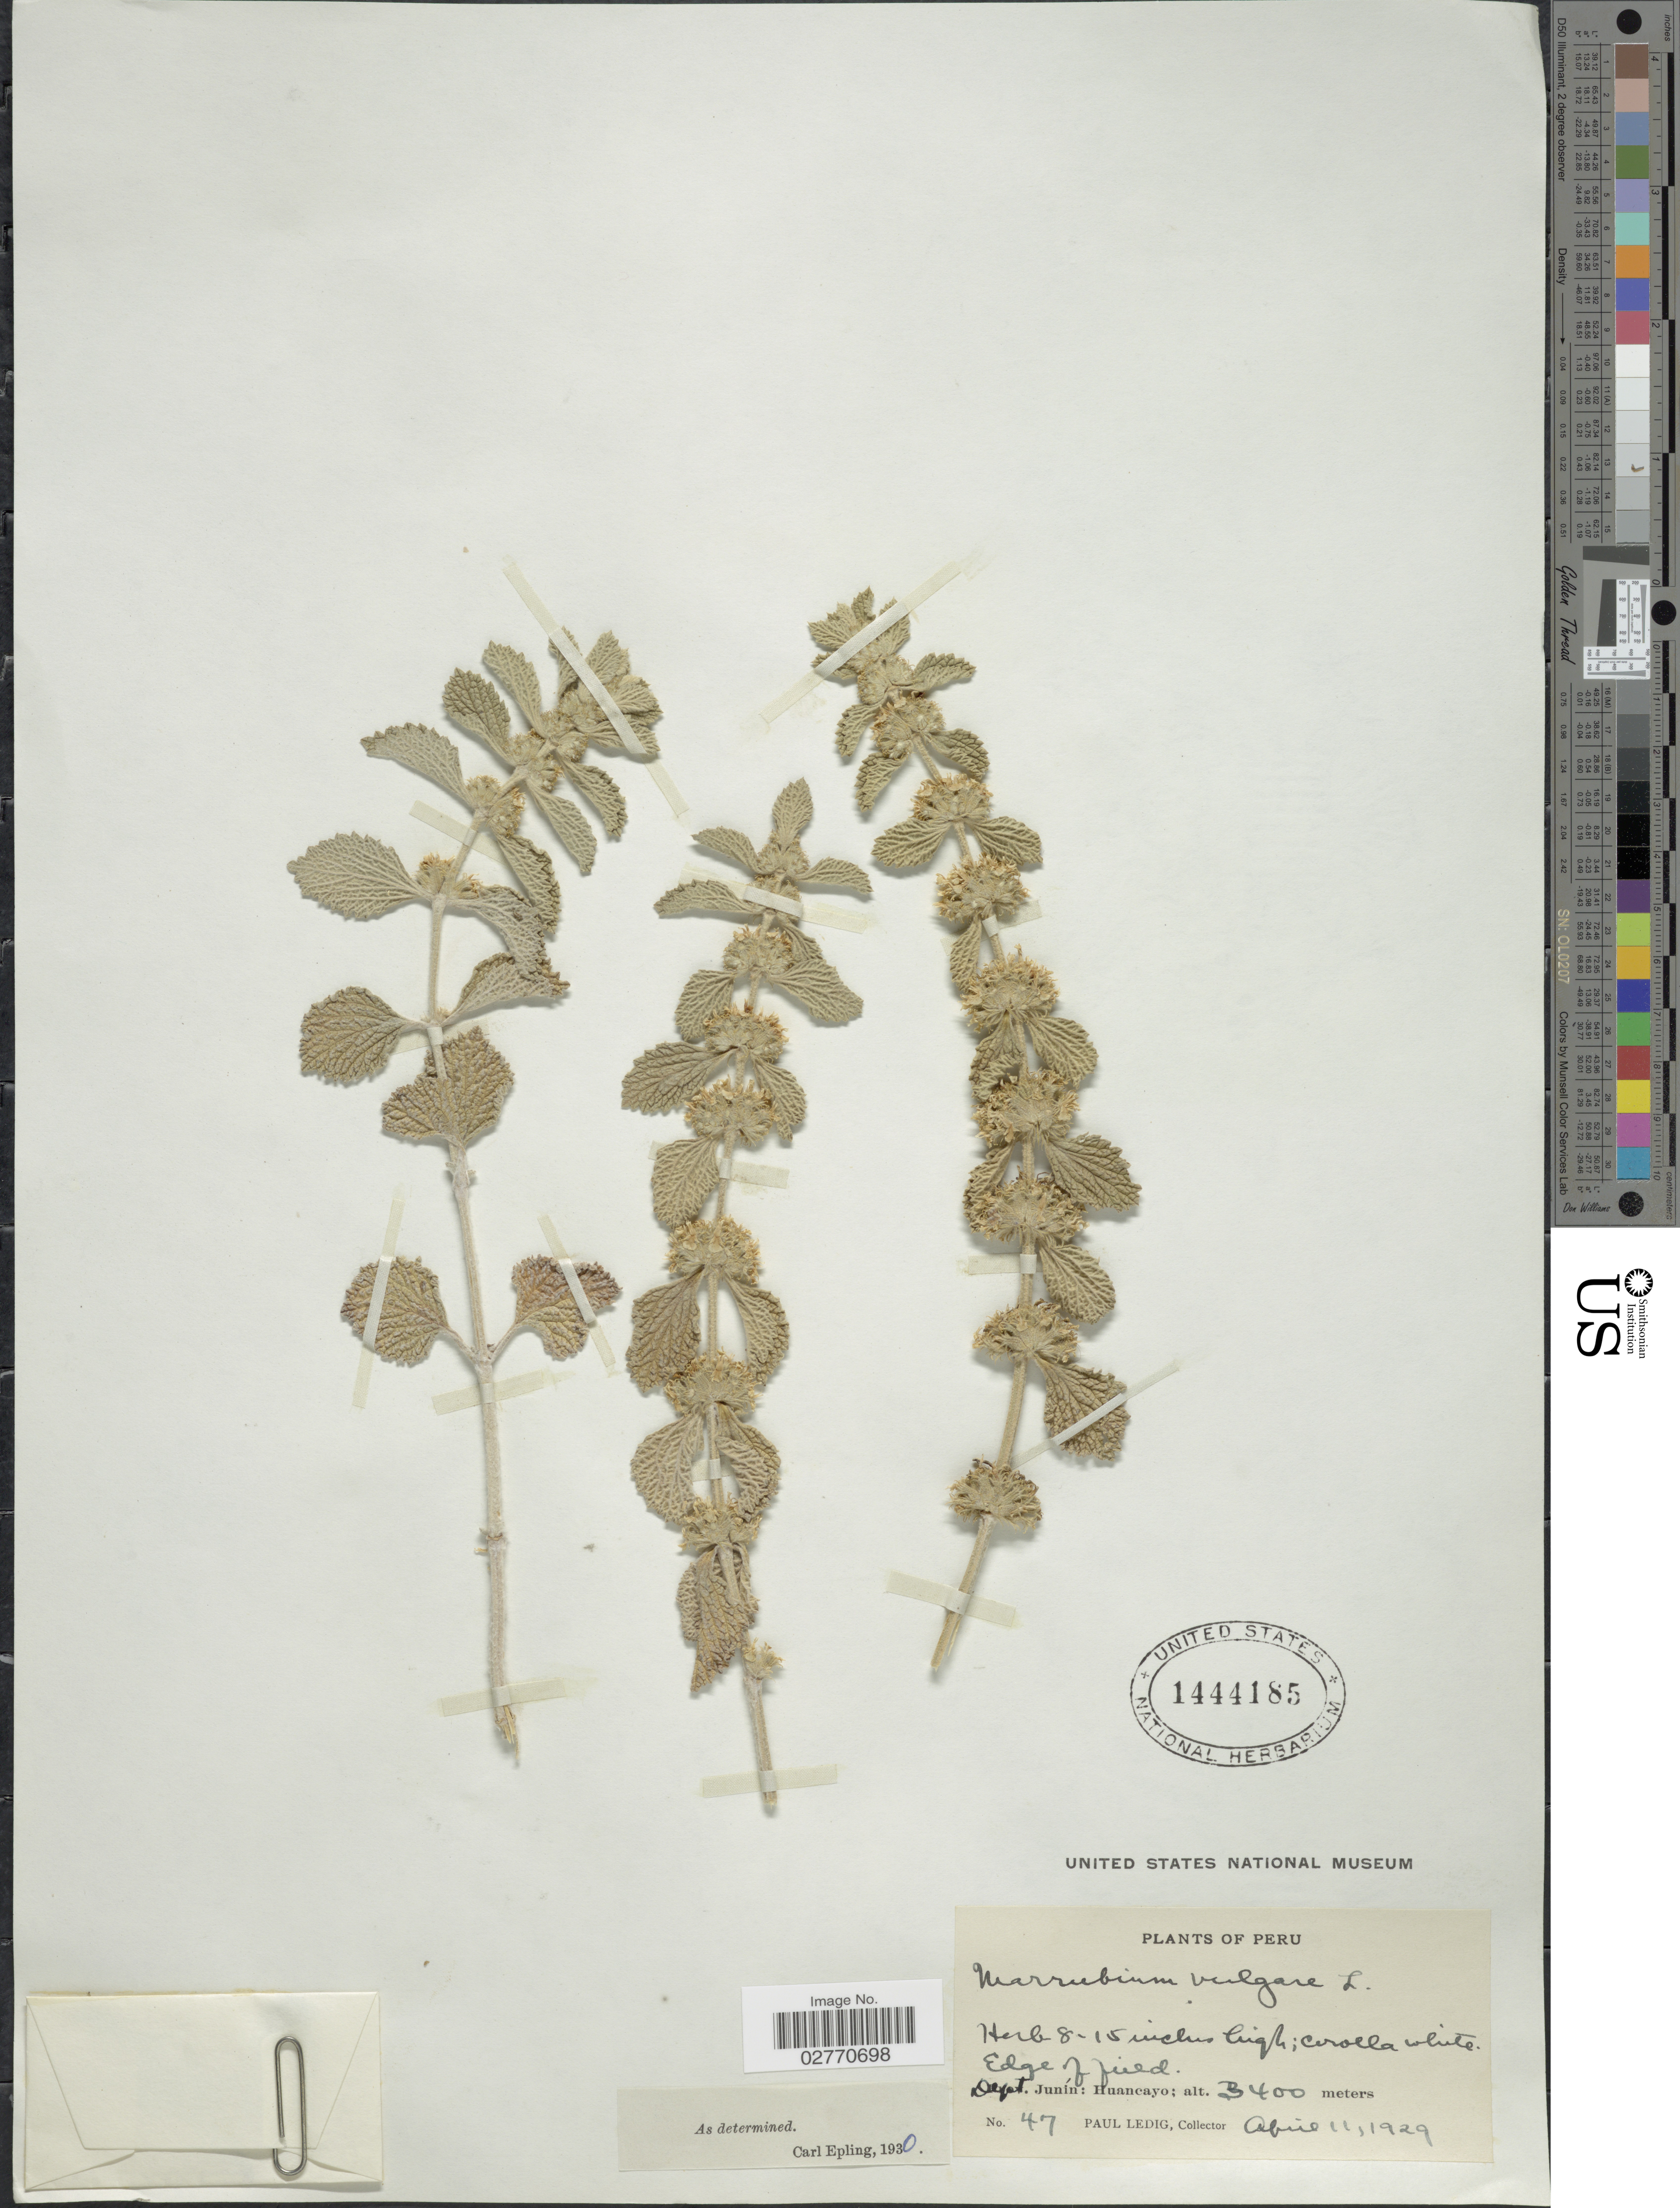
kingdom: Plantae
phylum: Tracheophyta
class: Magnoliopsida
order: Lamiales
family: Lamiaceae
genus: Marrubium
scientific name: Marrubium vulgare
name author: L.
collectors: P. Ledig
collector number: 47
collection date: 1929-04-11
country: Peru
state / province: Junín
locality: Edge of field, Dept. Junín: Huancayo.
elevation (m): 3400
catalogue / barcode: US 1444185